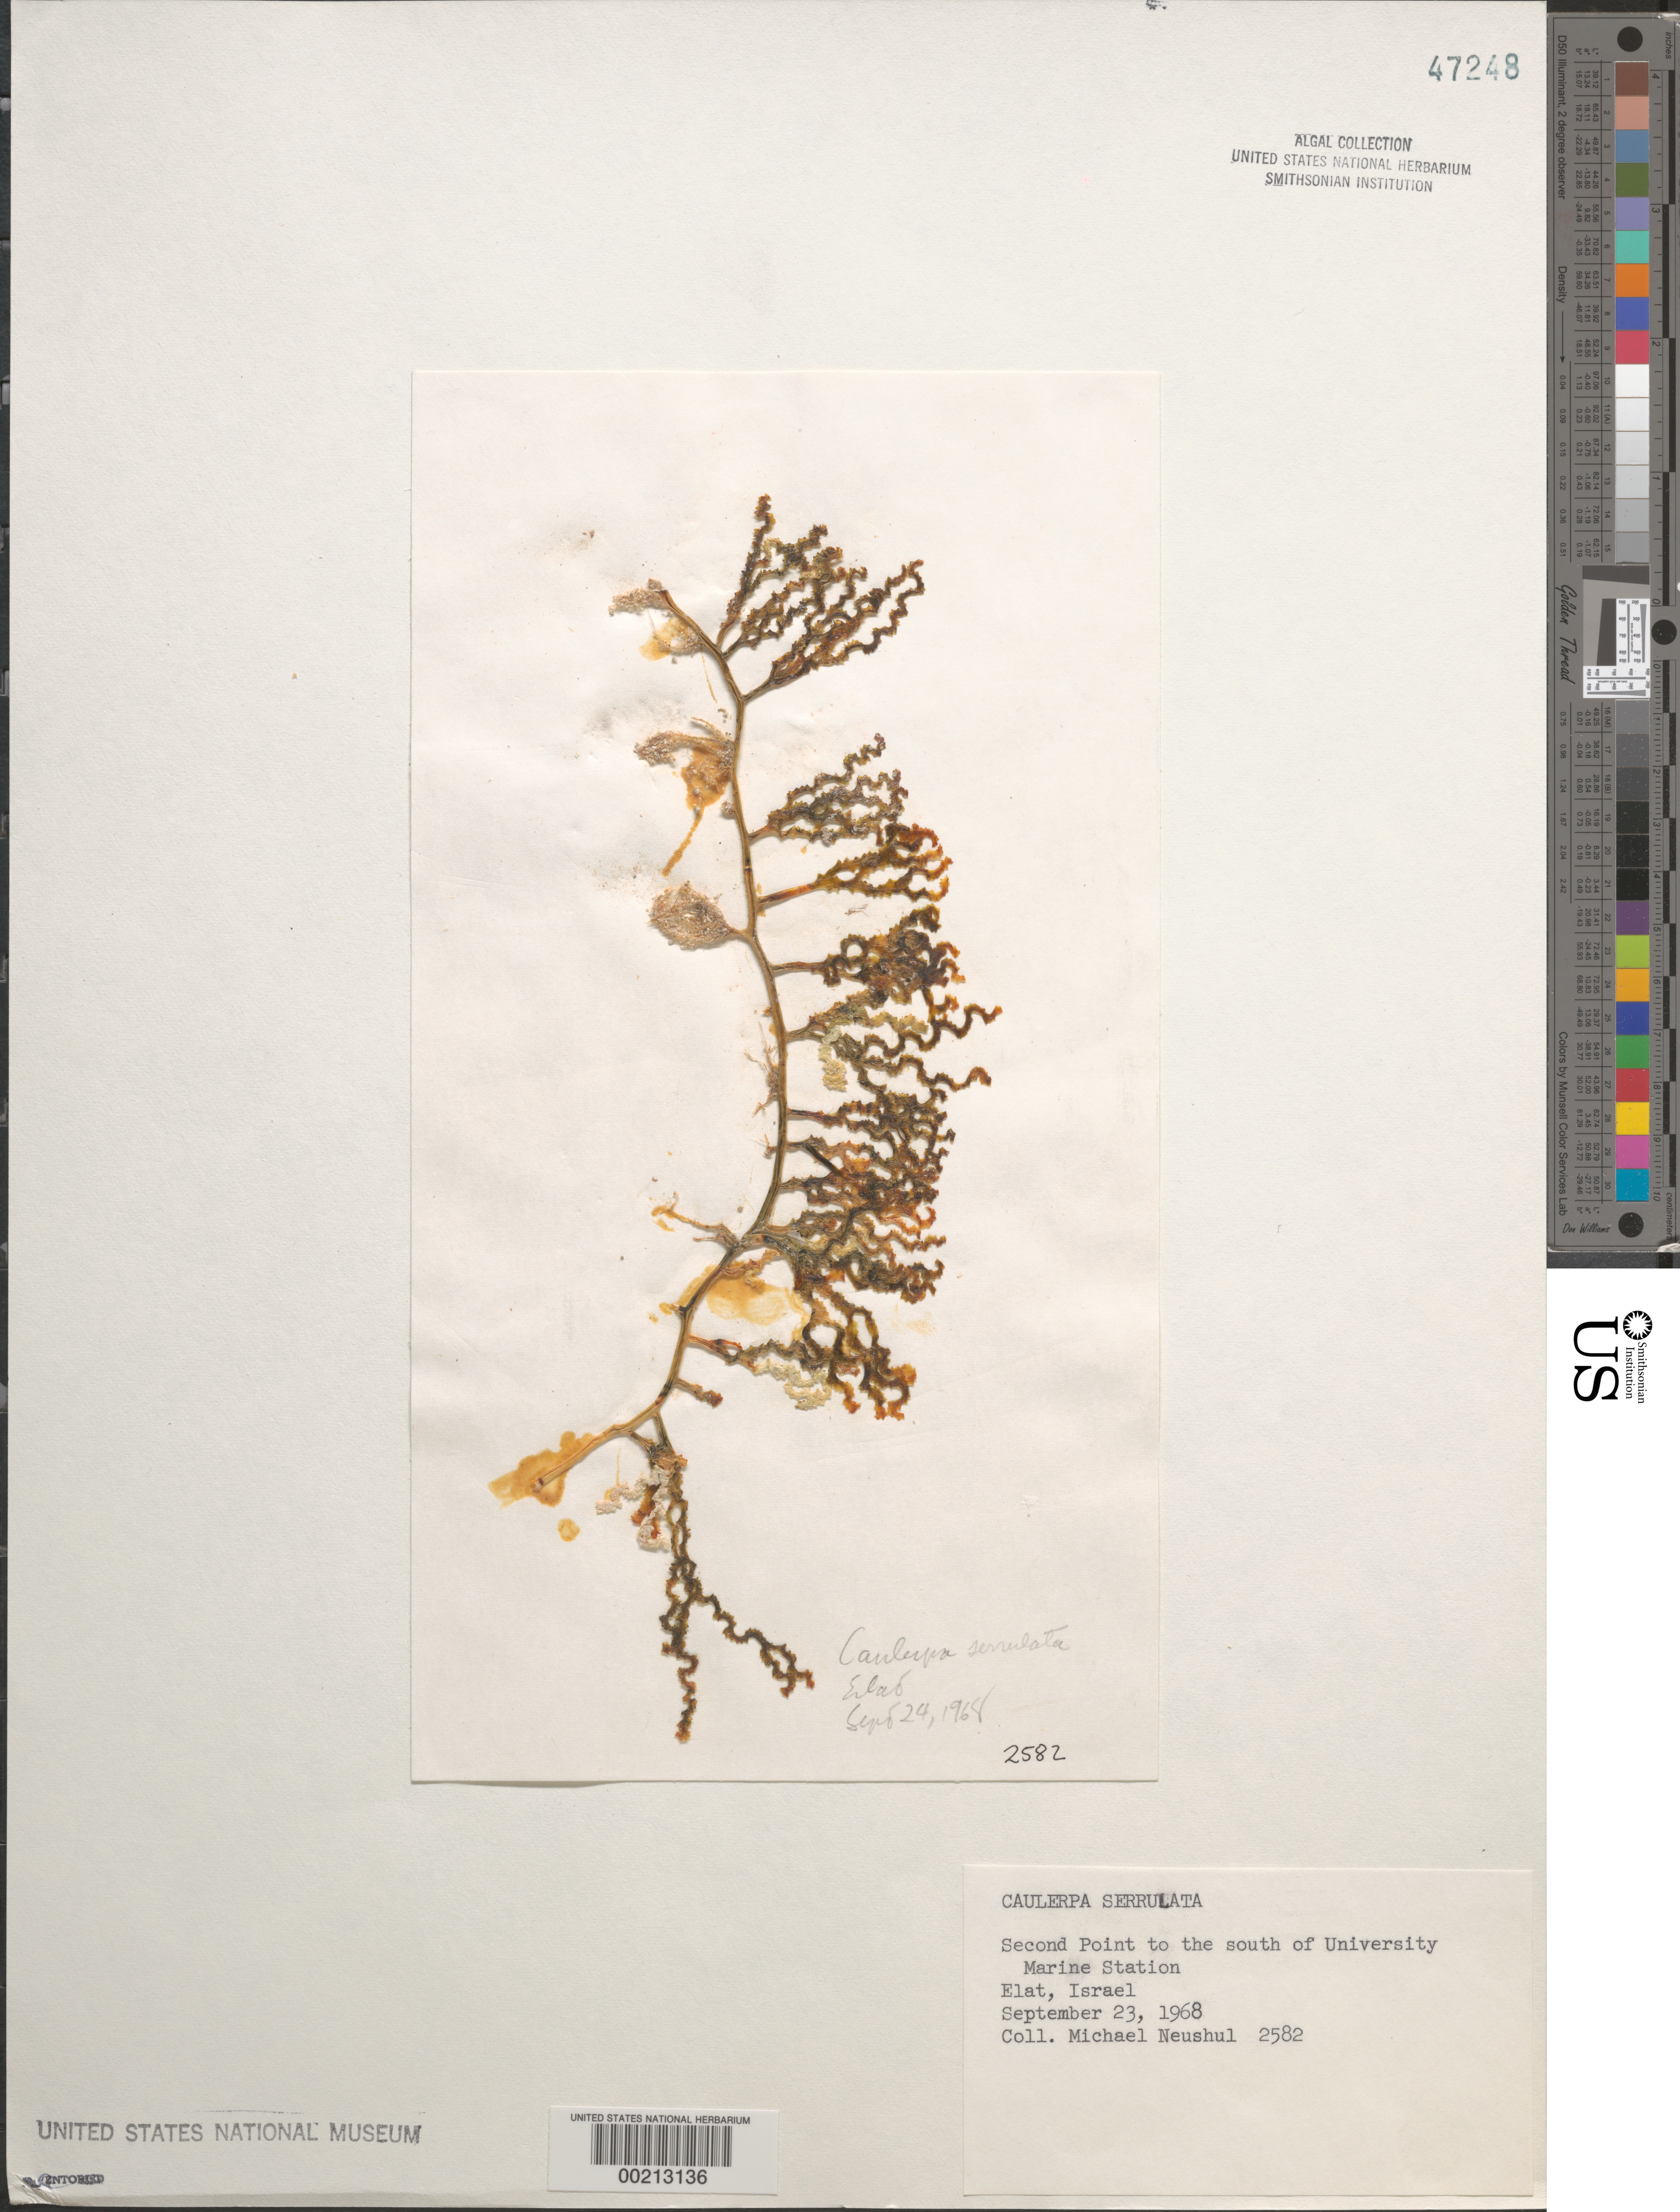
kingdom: Plantae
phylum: Chlorophyta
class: Ulvophyceae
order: Bryopsidales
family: Caulerpaceae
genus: Caulerpa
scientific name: Caulerpa serrulata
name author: (Forssk.) J. Agardh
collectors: M. Neushul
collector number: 2582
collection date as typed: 23 Sep 1968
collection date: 1968-09-23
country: Israel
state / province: Southern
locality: Elat, south of University marine station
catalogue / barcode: US 47248